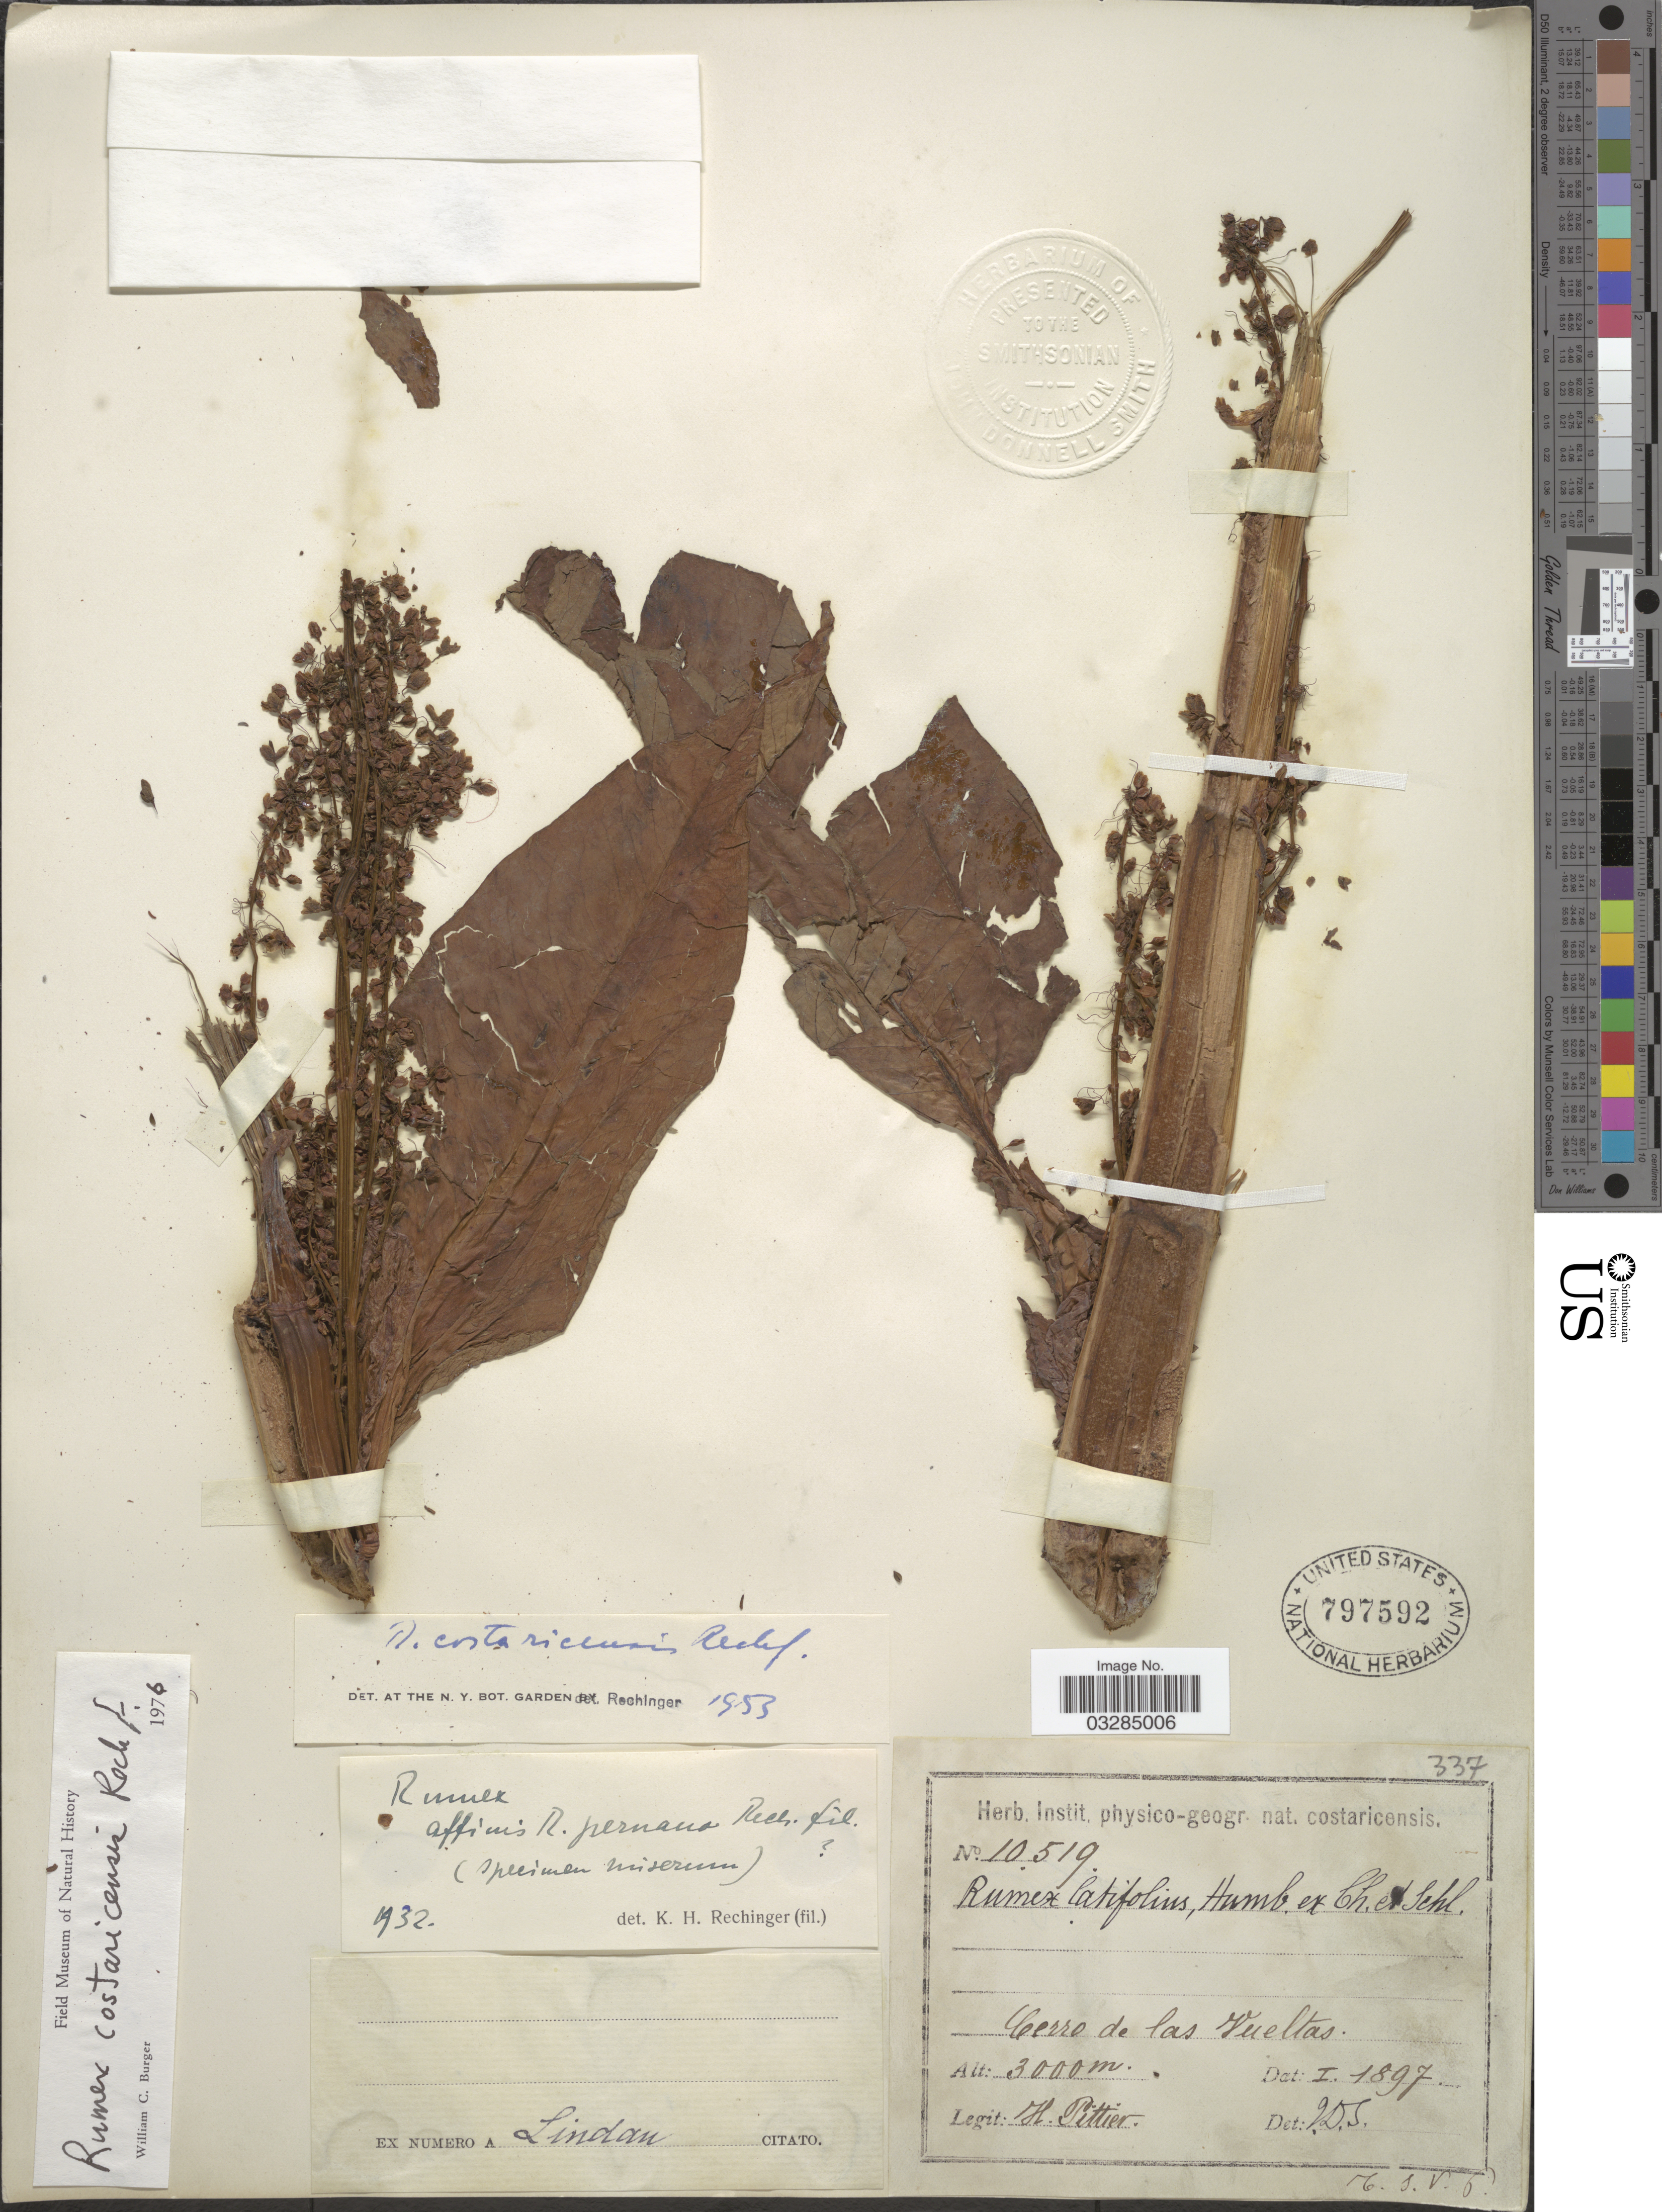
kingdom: Plantae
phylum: Tracheophyta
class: Magnoliopsida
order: Caryophyllales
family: Polygonaceae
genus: Rumex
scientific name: Rumex costaricensis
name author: Rech. f.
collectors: H. F. Pittier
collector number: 10519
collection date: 1897-01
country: Costa Rica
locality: Cerro de las Vueltas.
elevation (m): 3000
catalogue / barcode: US 797592